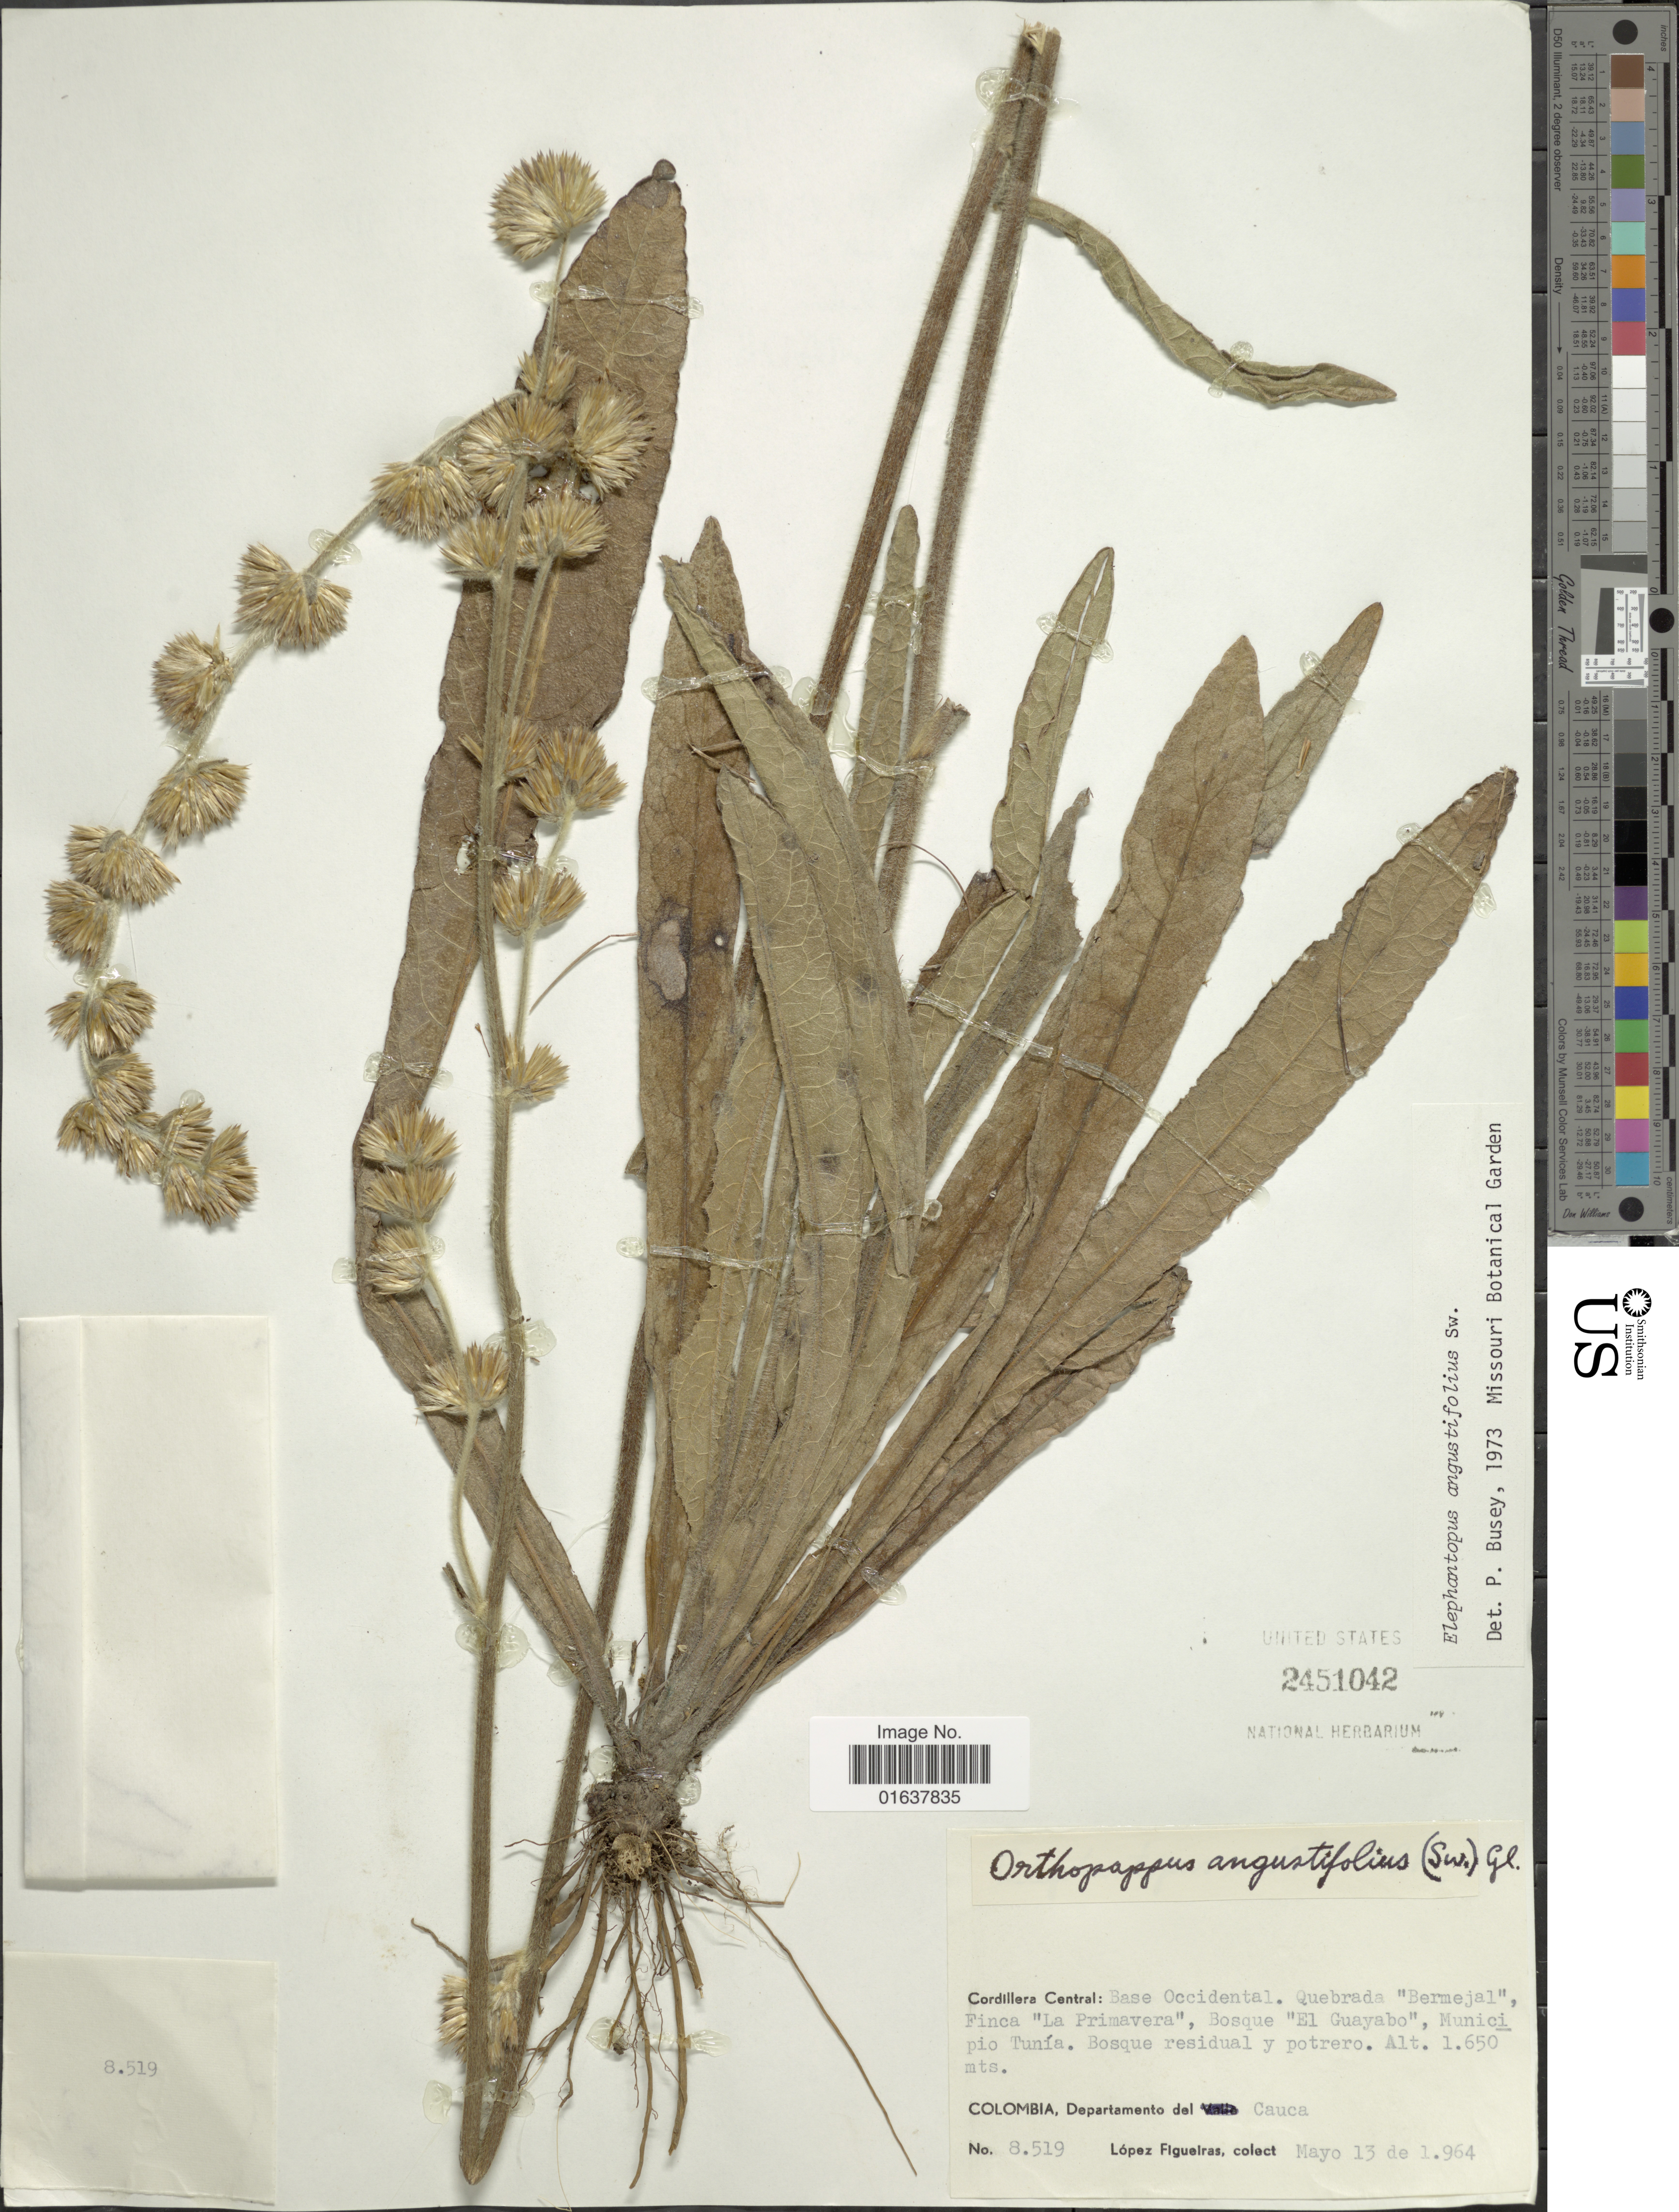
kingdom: Plantae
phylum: Tracheophyta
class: Magnoliopsida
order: Asterales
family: Asteraceae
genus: Orthopappus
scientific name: Orthopappus angustifolius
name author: (Sw.) Gleason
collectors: M. López Figueiras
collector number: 8519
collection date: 1964-05-13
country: Colombia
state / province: Cauca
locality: Cordillera Central: Base Occidental, Quebrada "Bermejal"Finca "La Primavera", Bosque "El Guayabo" Municipio Tunia. Departamento del Cauca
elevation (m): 1650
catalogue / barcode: US 2451042